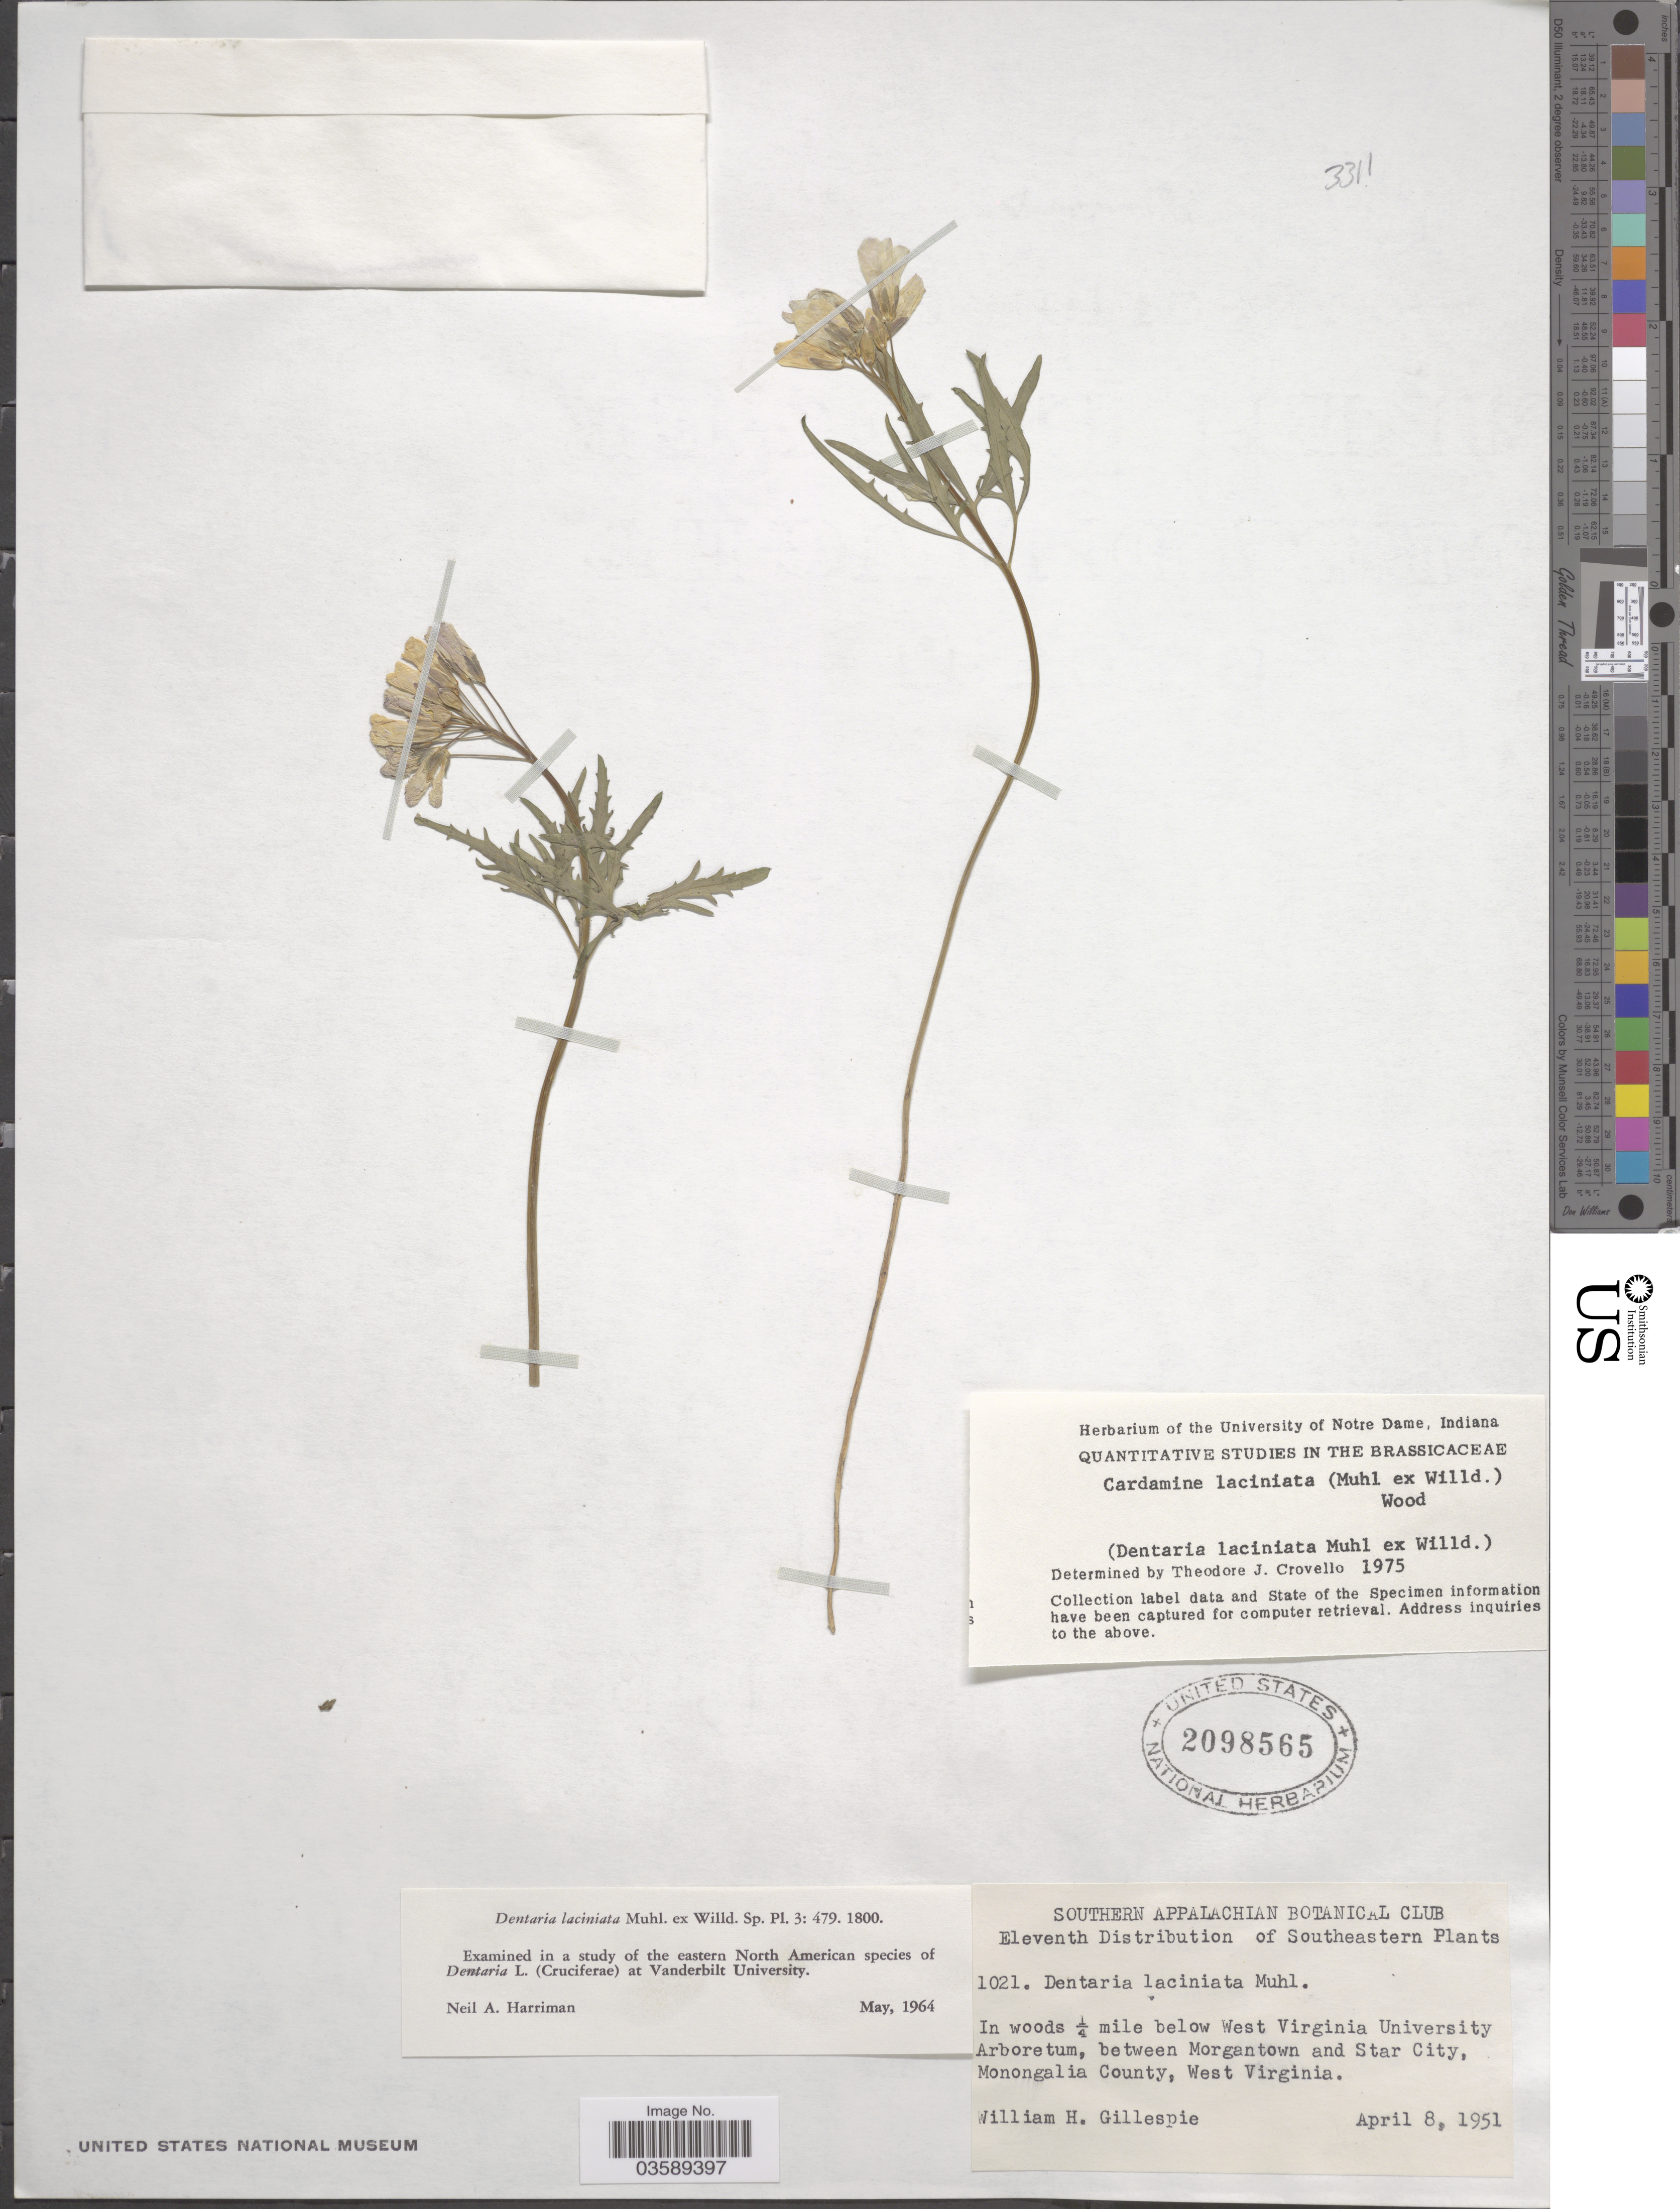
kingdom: Plantae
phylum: Tracheophyta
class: Magnoliopsida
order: Brassicales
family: Brassicaceae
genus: Cardamine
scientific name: Cardamine laciniata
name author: (Hook.) Steud.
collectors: W. Gillespie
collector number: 1021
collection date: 1951-04-08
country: United States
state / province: West Virginia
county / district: Monongalia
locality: In woods ¼ mile below West Vriginia University Arboretum, between Morgentown and Star City, Monongalia County.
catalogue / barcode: US 2098565